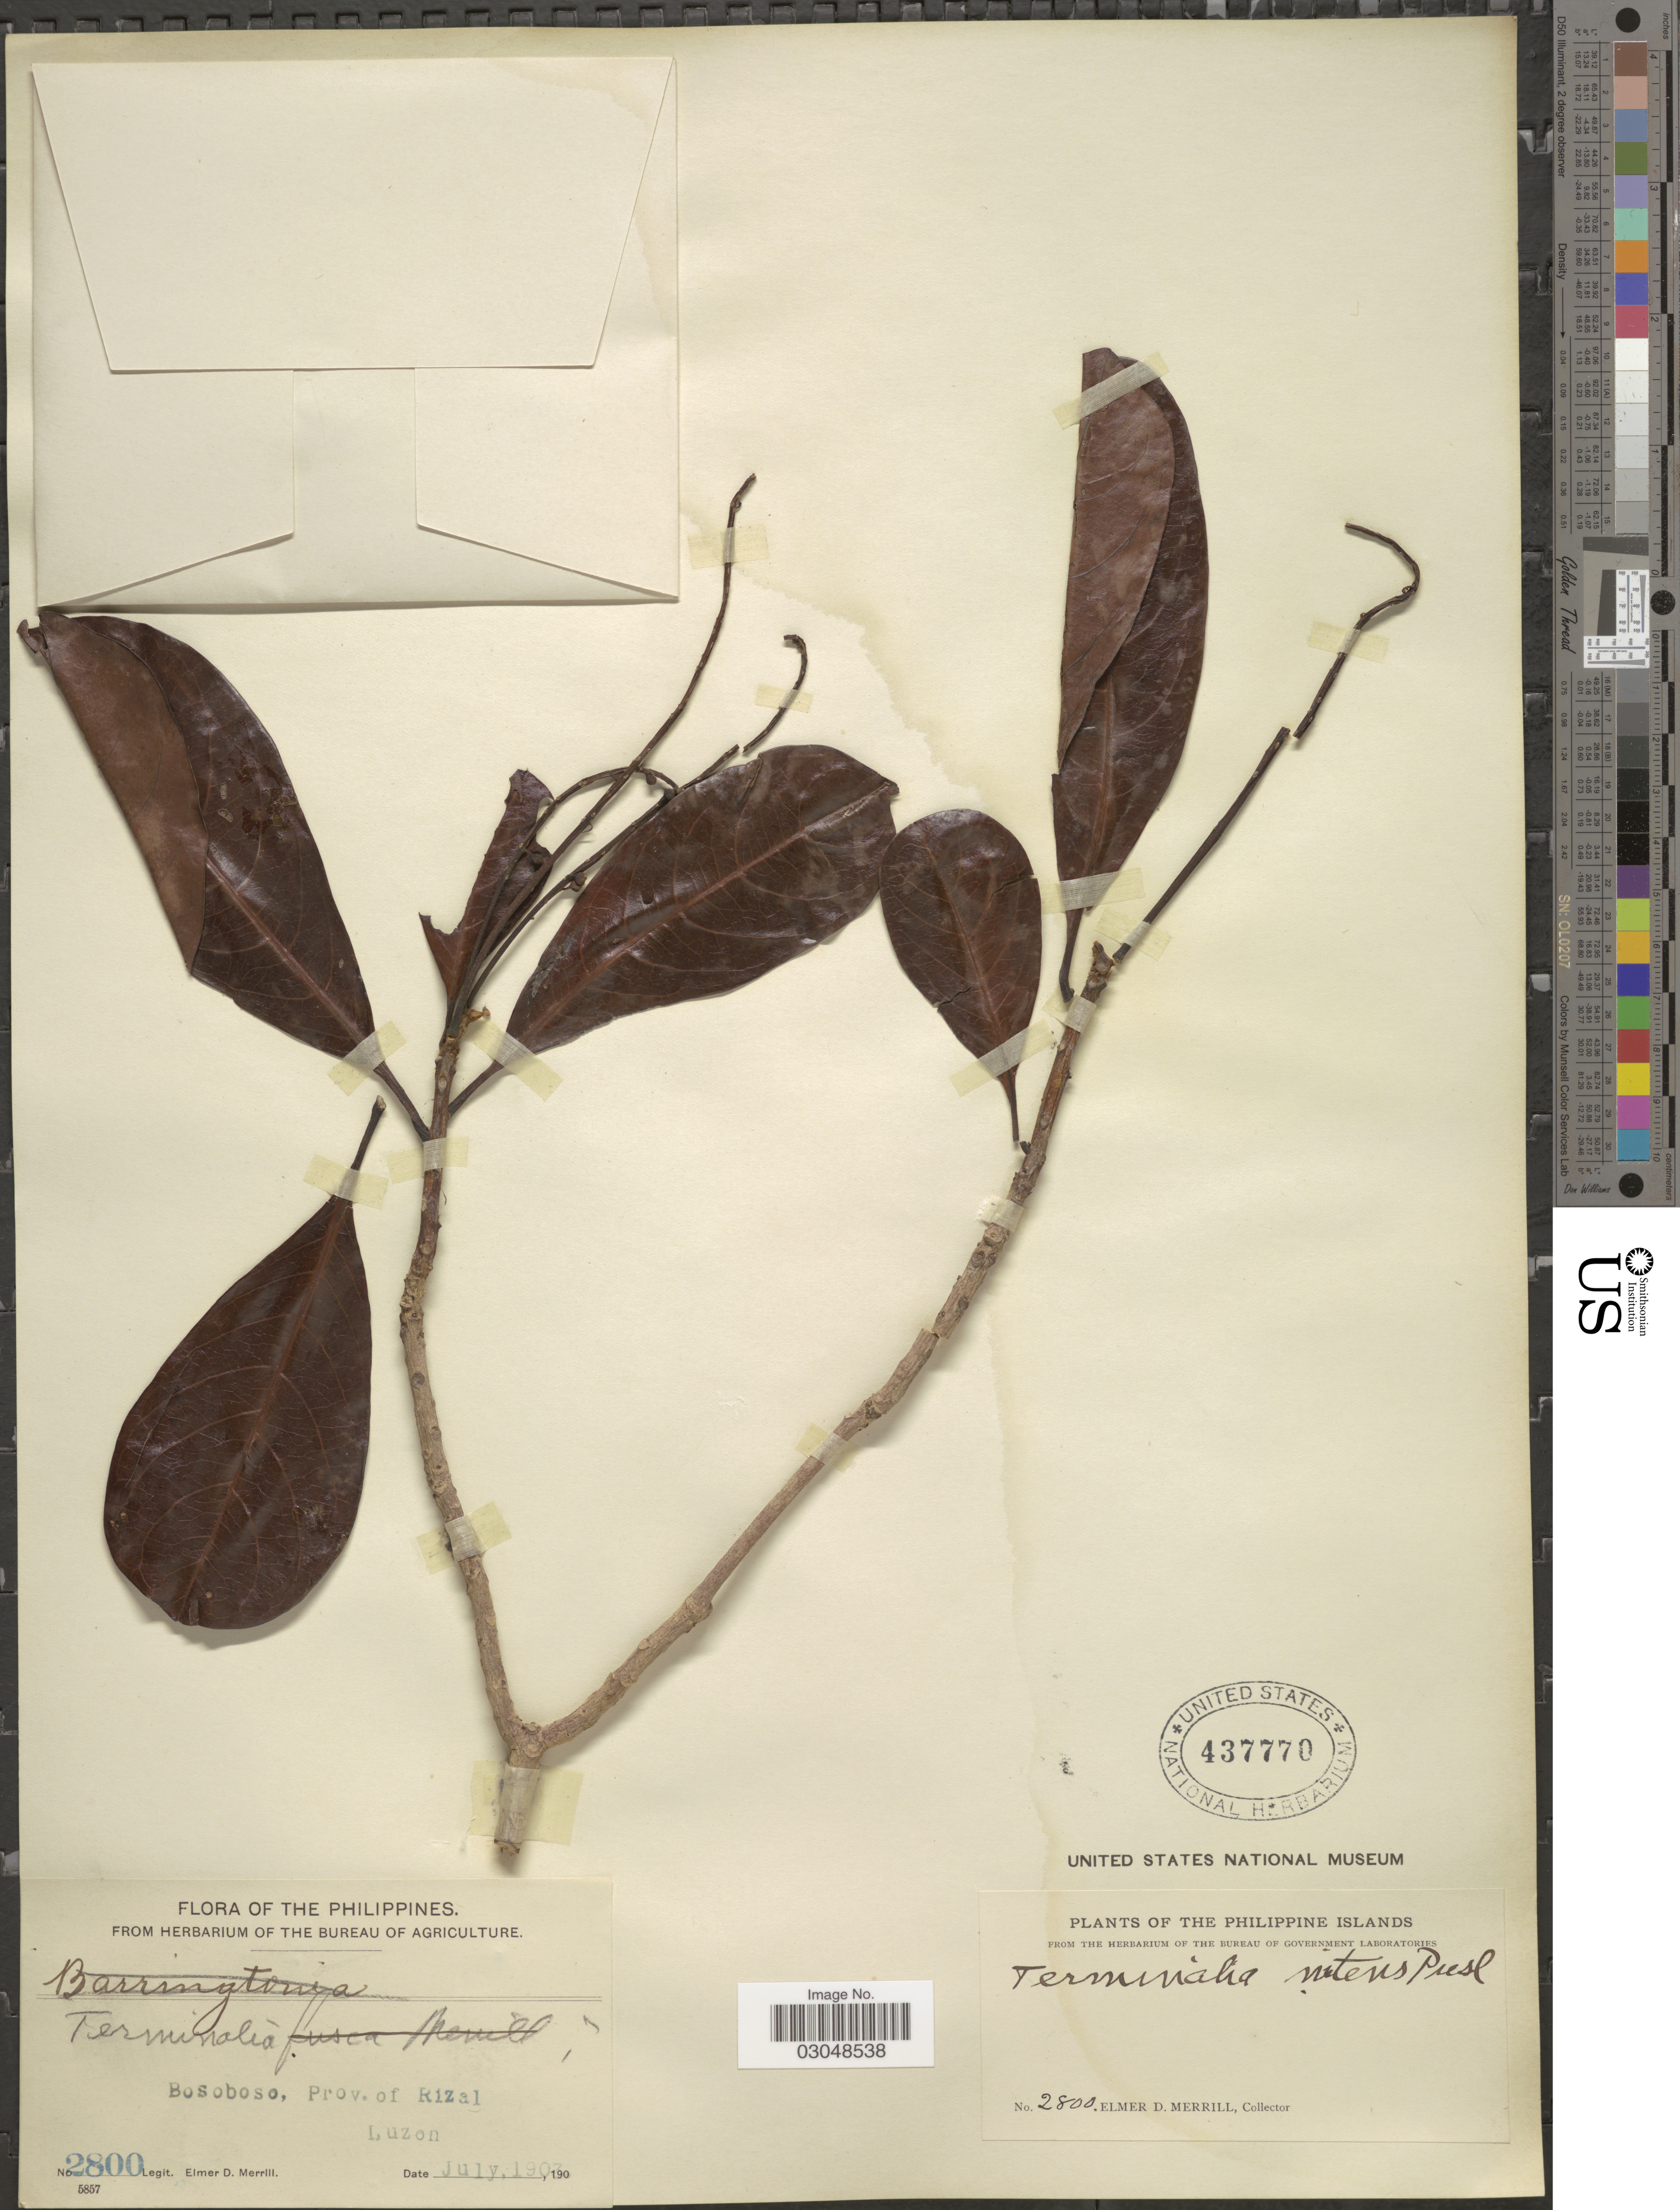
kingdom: Plantae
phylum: Tracheophyta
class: Magnoliopsida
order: Myrtales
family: Combretaceae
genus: Terminalia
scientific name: Terminalia nitens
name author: J. Presl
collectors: E. D. Merrill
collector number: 2800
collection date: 1903-07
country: Philippines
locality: The Philippine Islands, Bosoboso, Prov. of Rizal, Luzon.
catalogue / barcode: US 437770